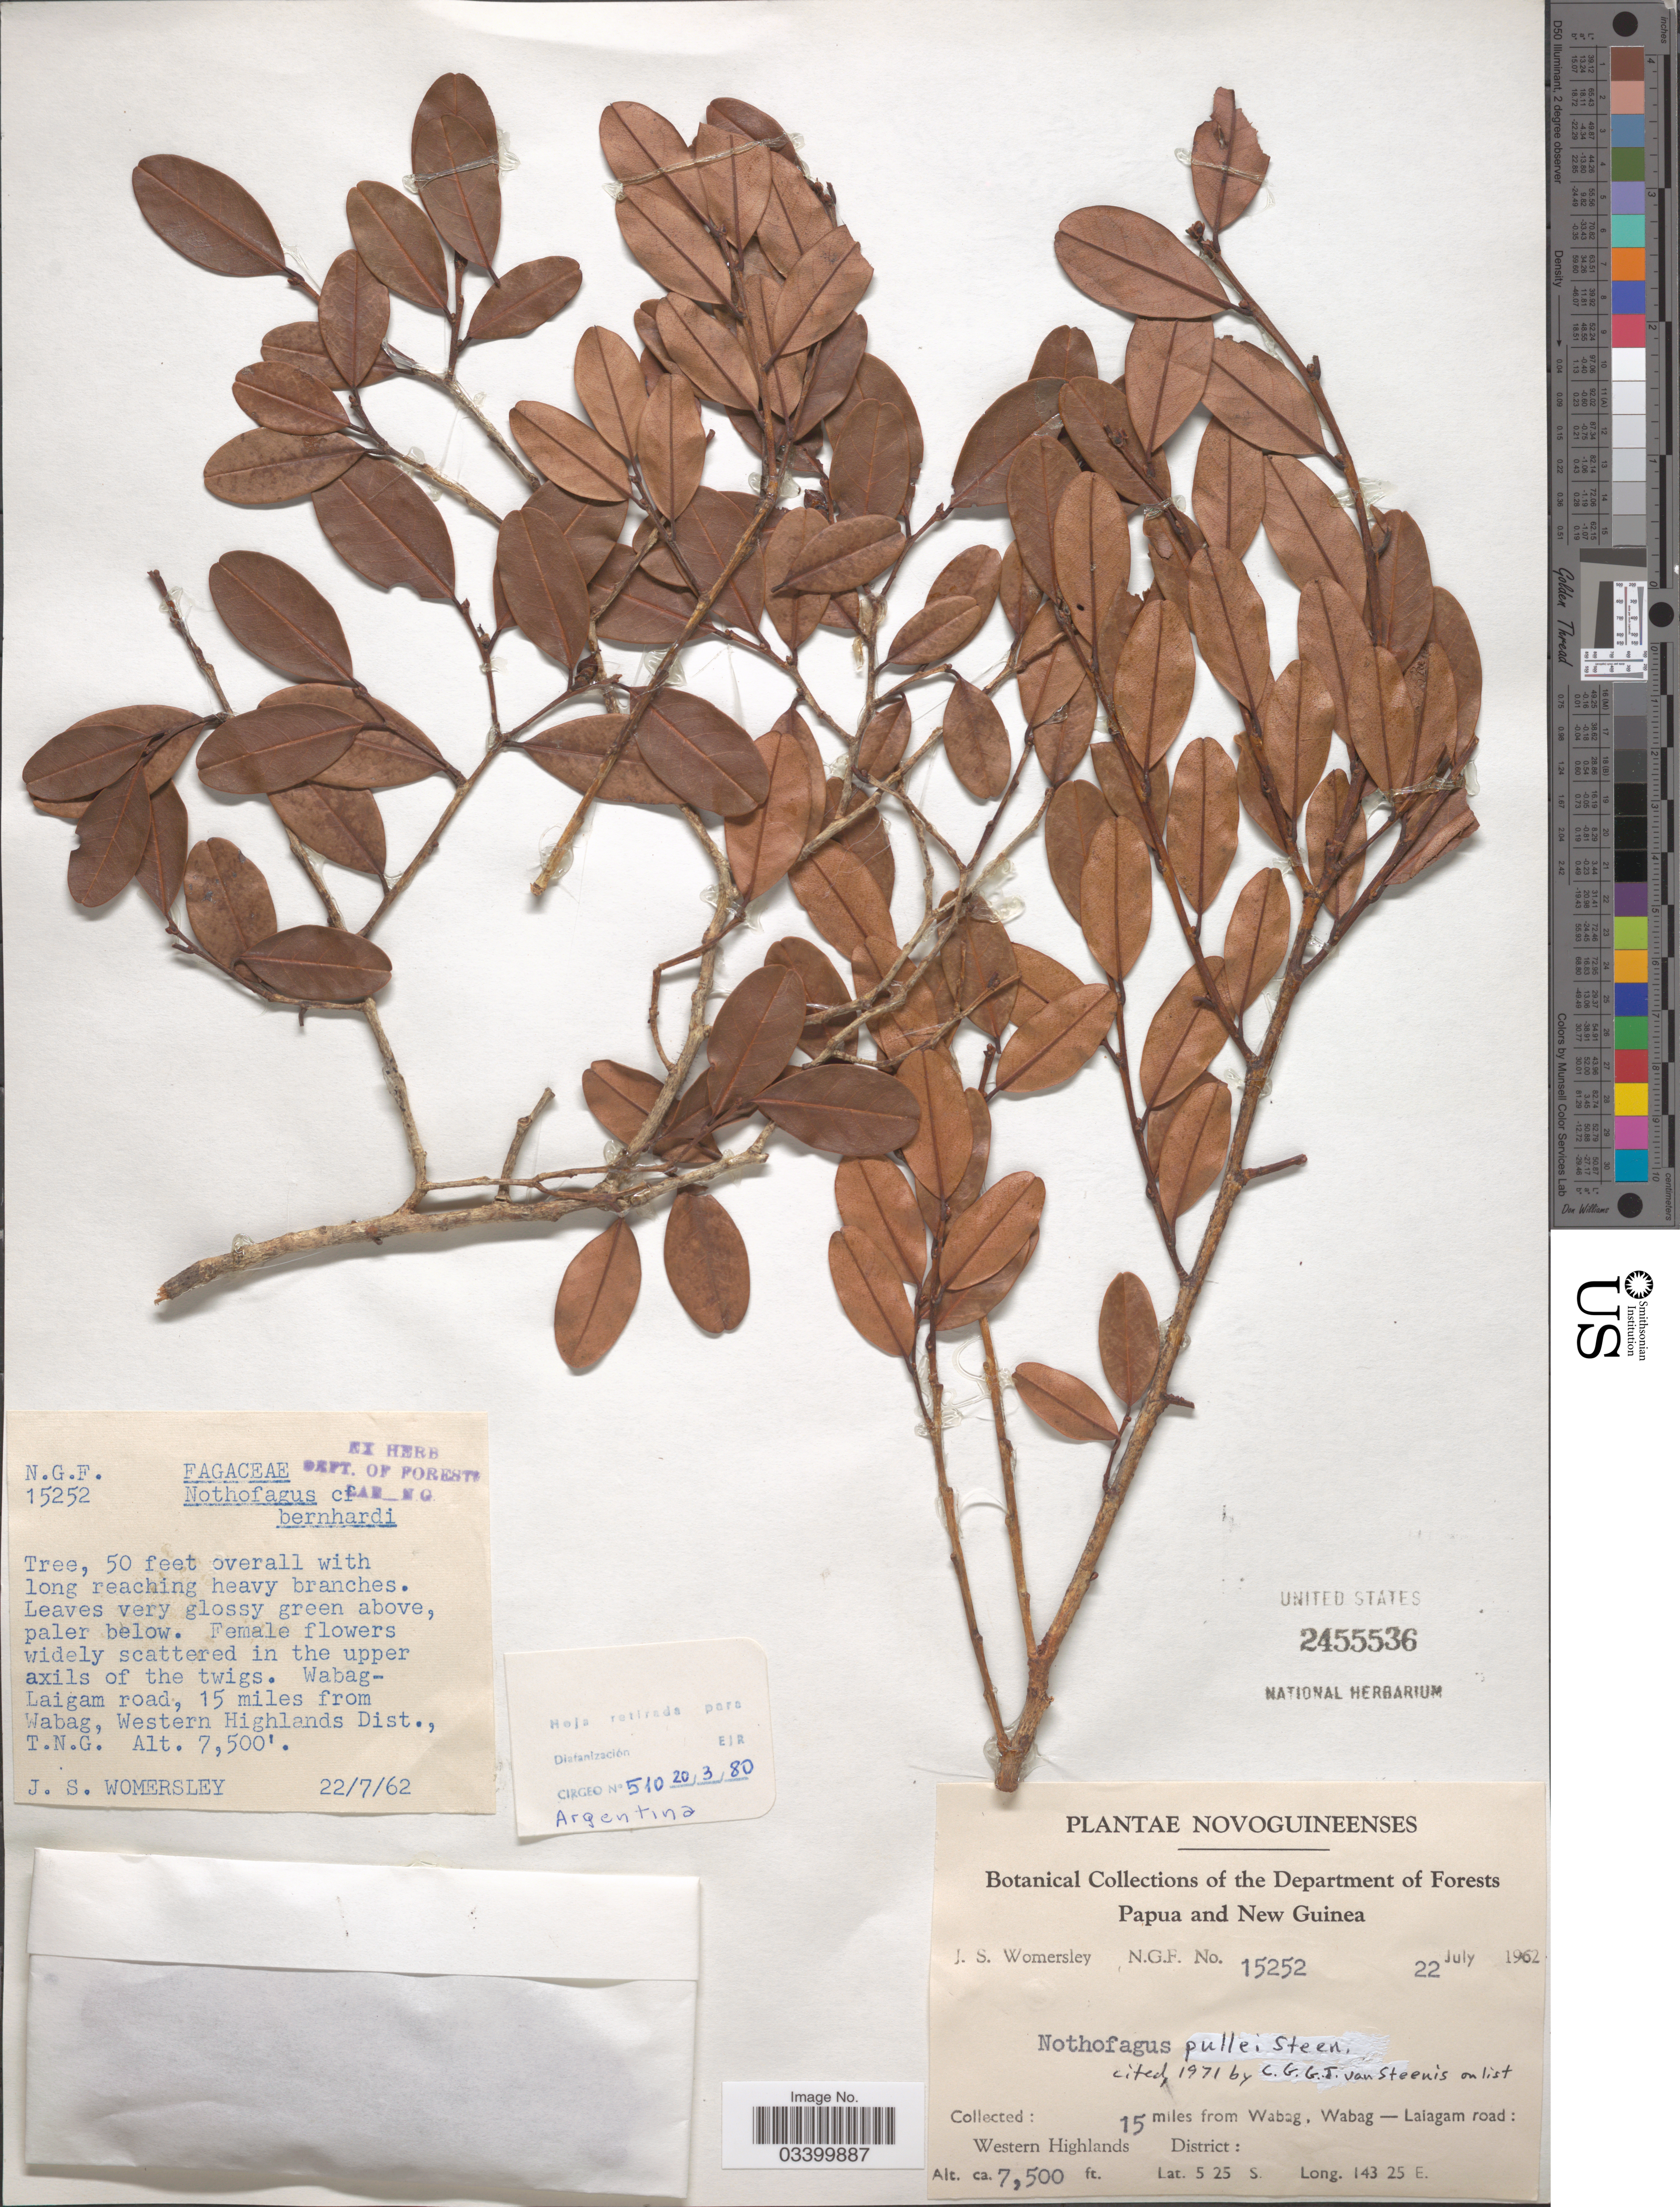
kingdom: Plantae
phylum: Tracheophyta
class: Magnoliopsida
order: Fagales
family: Nothofagaceae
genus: Nothofagus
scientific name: Nothofagus pullei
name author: Steenis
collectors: J. S. Womersley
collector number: NGF15252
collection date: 1962-07-22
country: Papua New Guinea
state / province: Western Highlands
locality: Wabag-Laigam road, 15 miles from Wabag, Western Highlands Dist., T.N.G.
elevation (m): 2286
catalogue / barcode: US 2455536